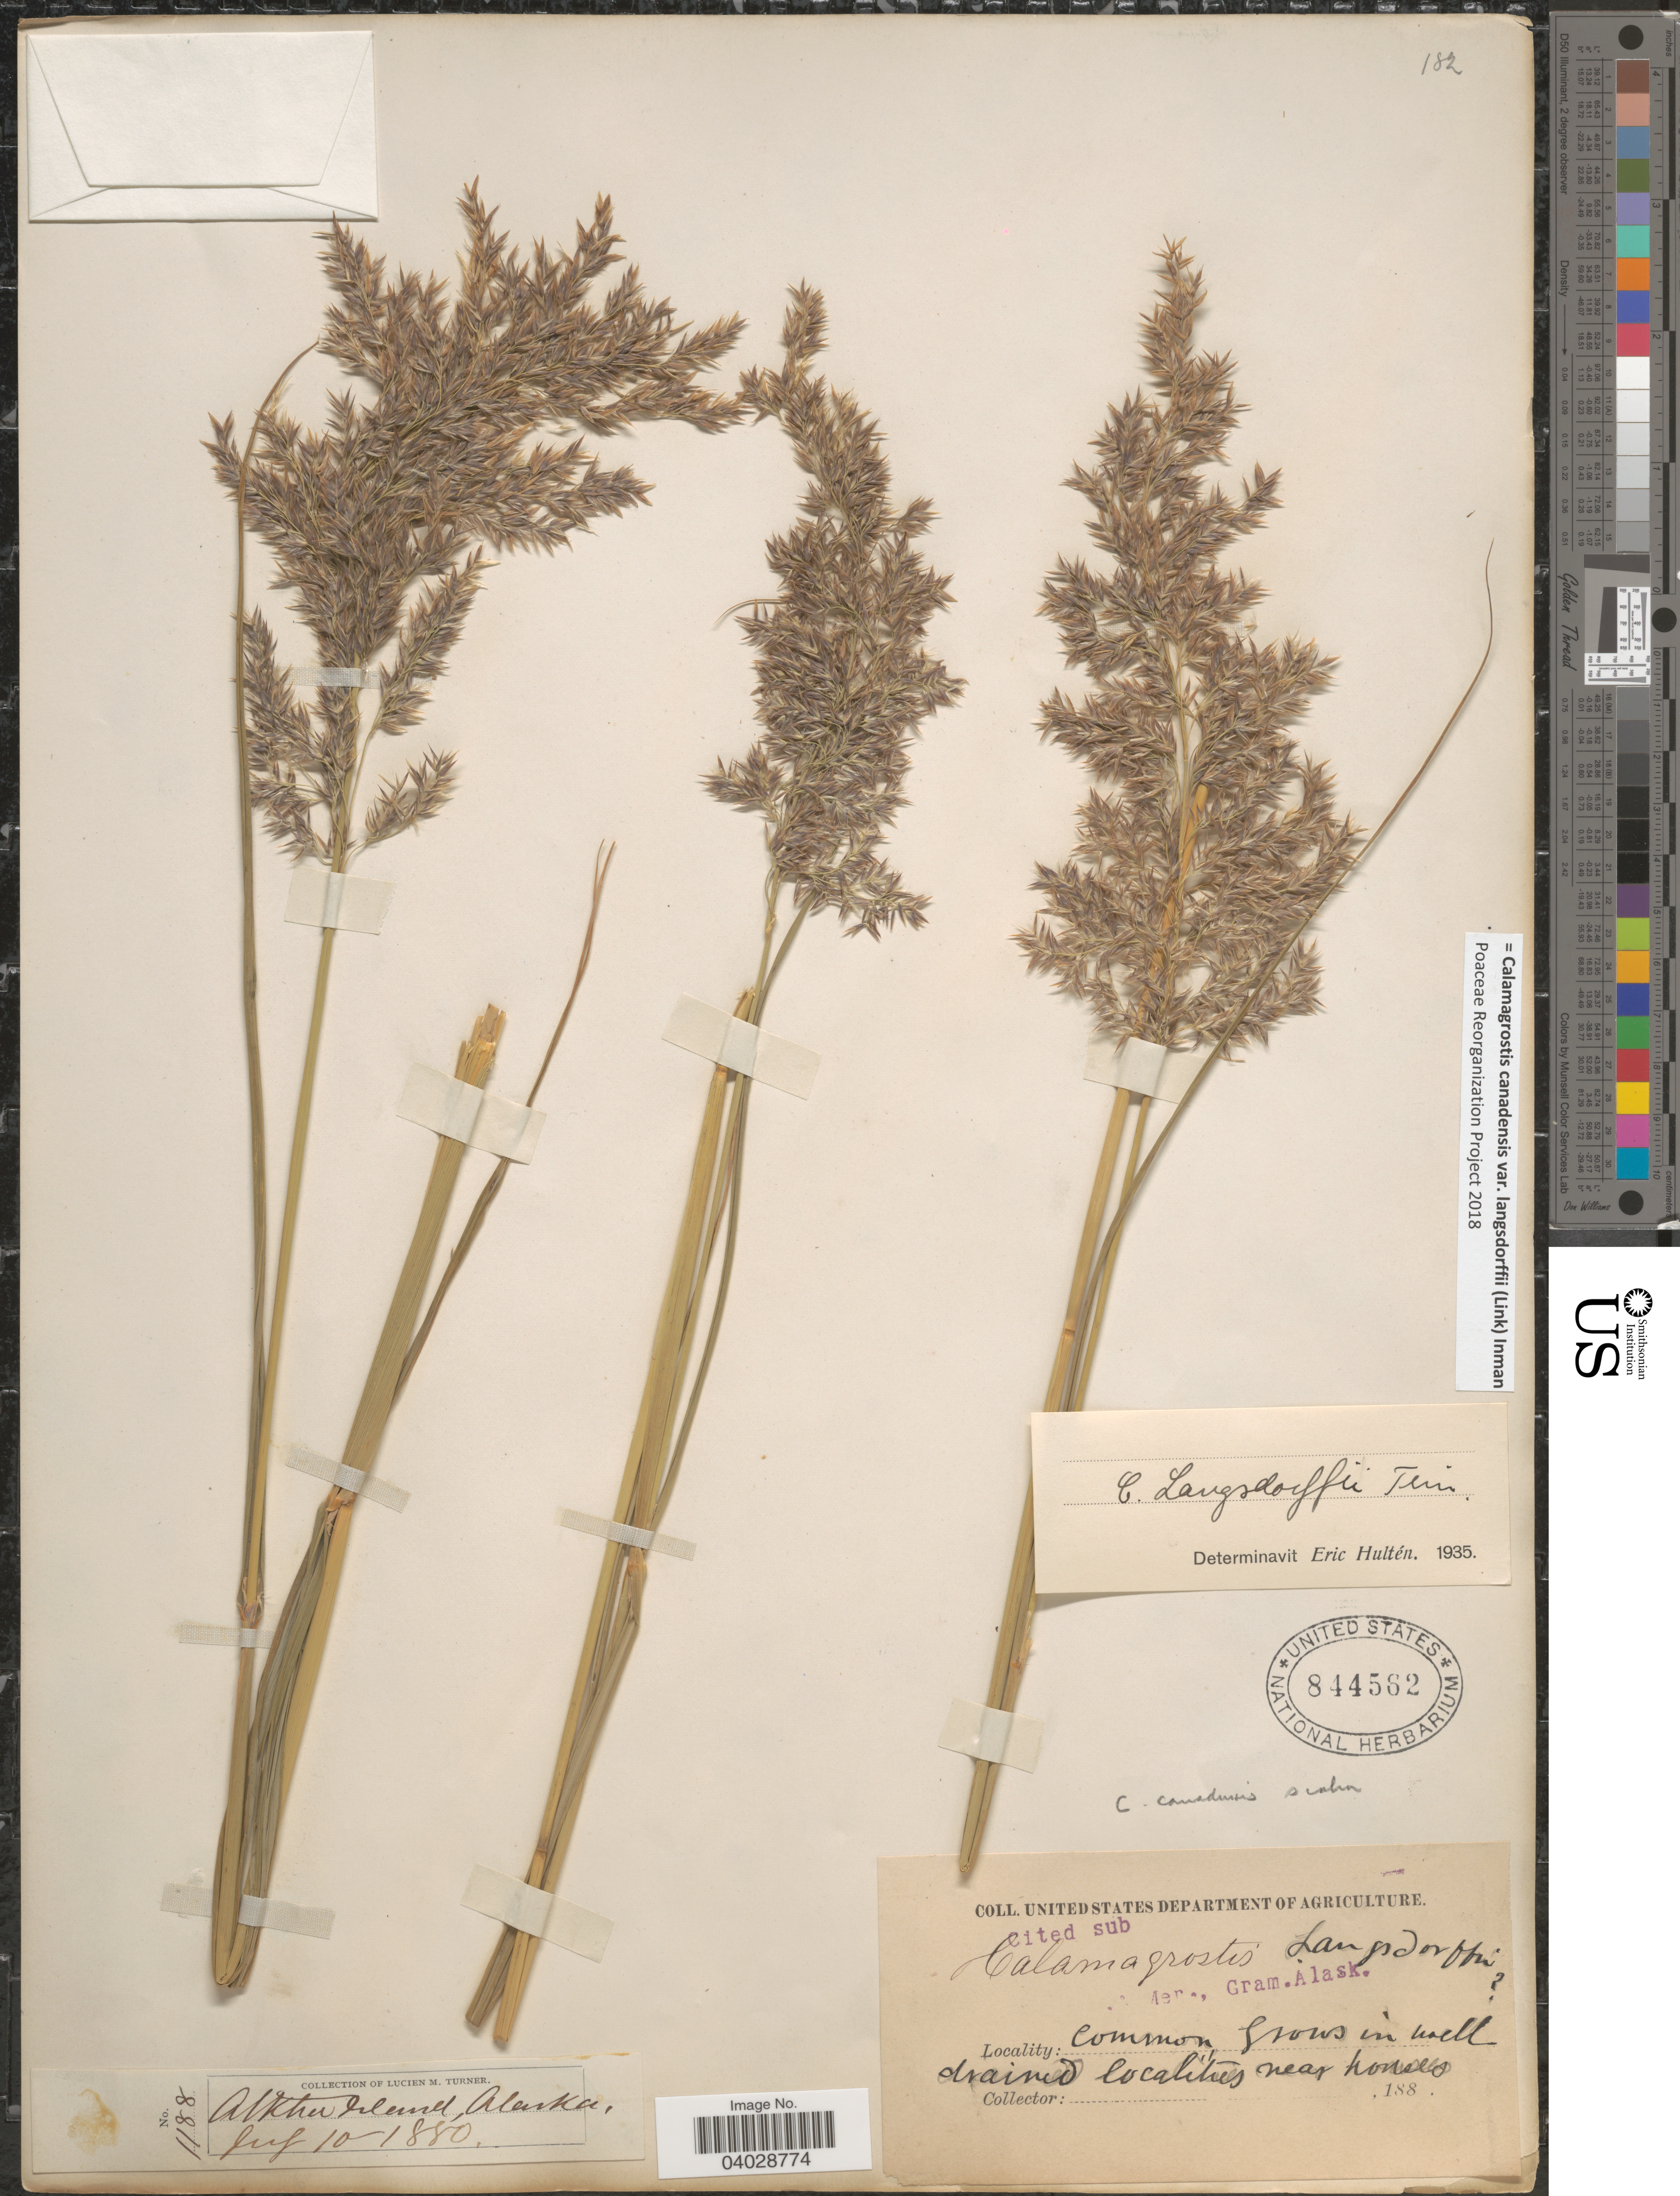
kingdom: Plantae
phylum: Tracheophyta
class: Liliopsida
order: Poales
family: Poaceae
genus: Calamagrostis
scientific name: Calamagrostis canadensis var. langsdorffii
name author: (Link) Inman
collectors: L. M. Turner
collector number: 1188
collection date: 1880-08-10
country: United States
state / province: Alaska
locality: Atkha Island. In well drained localities near houses.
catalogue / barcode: US 844562